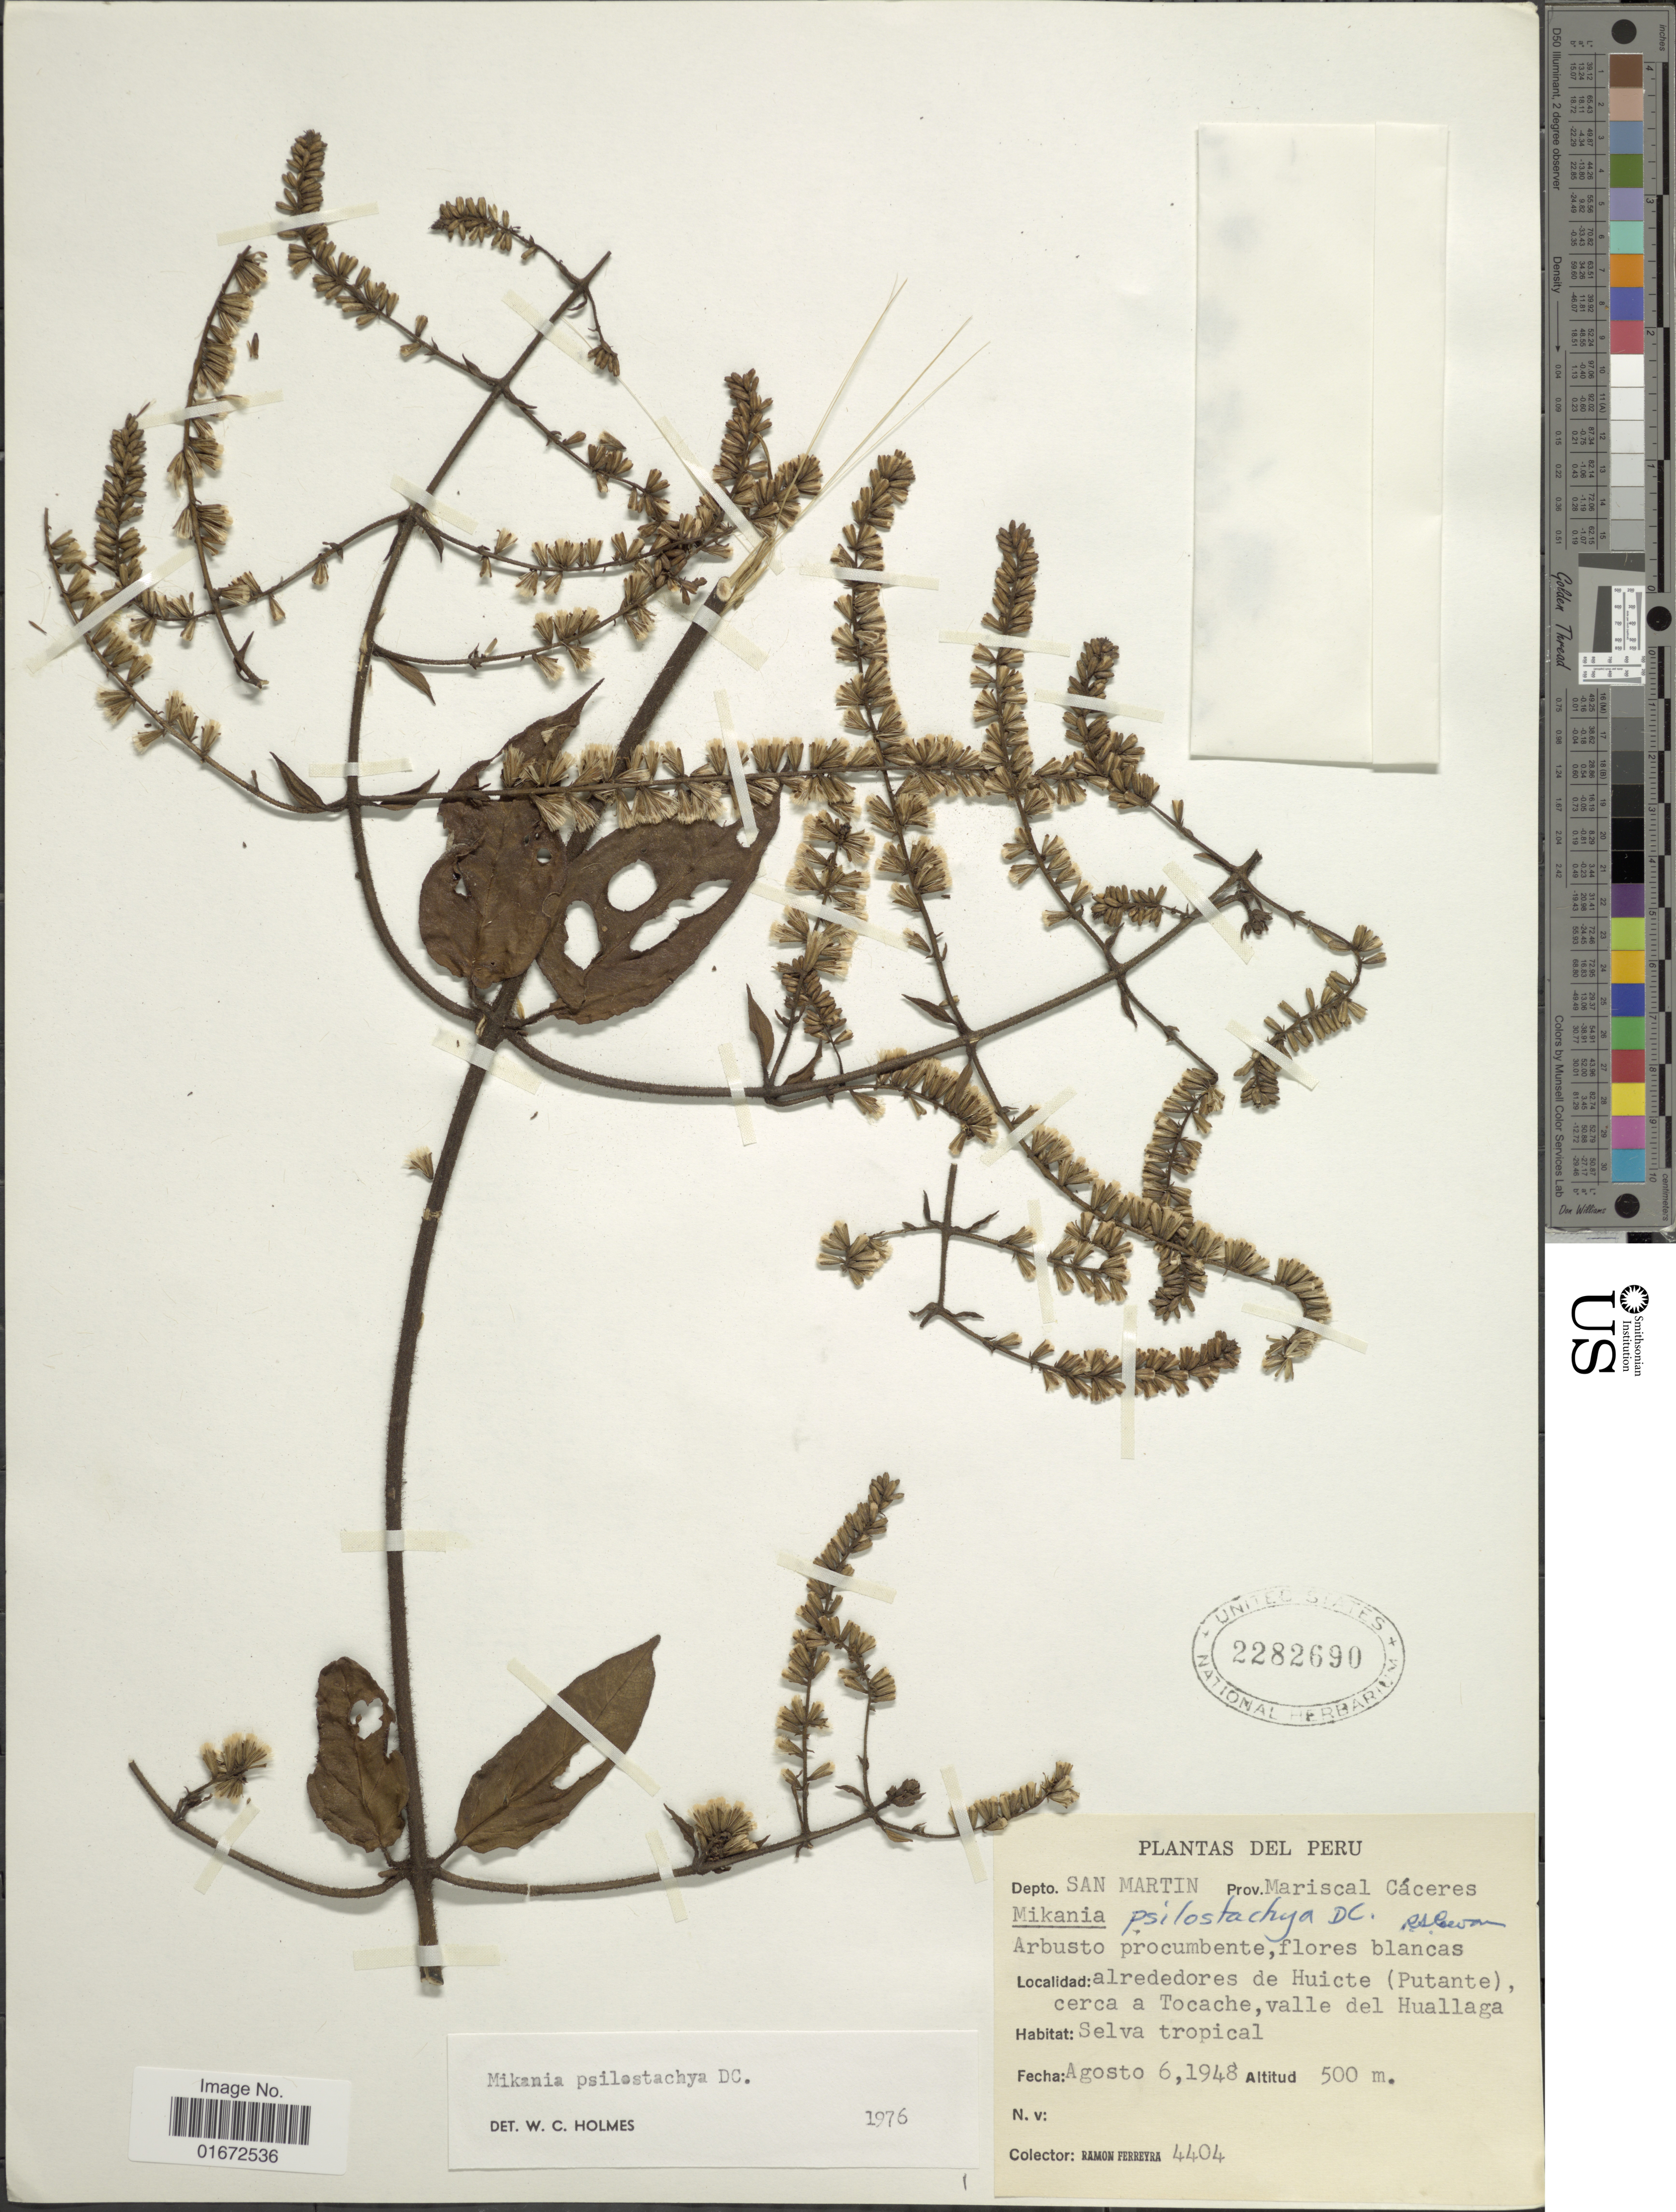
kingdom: Plantae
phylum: Tracheophyta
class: Magnoliopsida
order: Asterales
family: Asteraceae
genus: Mikania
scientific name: Mikania psilostachya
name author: DC.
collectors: R. A. Ferreyra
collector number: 4404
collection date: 1948-08-06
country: Peru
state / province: San Martín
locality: Depto. San Martin. Prov. Mariscal Cáceres. Alrededores de Huicte (Putante), cerca a Tocache, valle del Huallaga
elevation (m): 500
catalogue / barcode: US 2282690